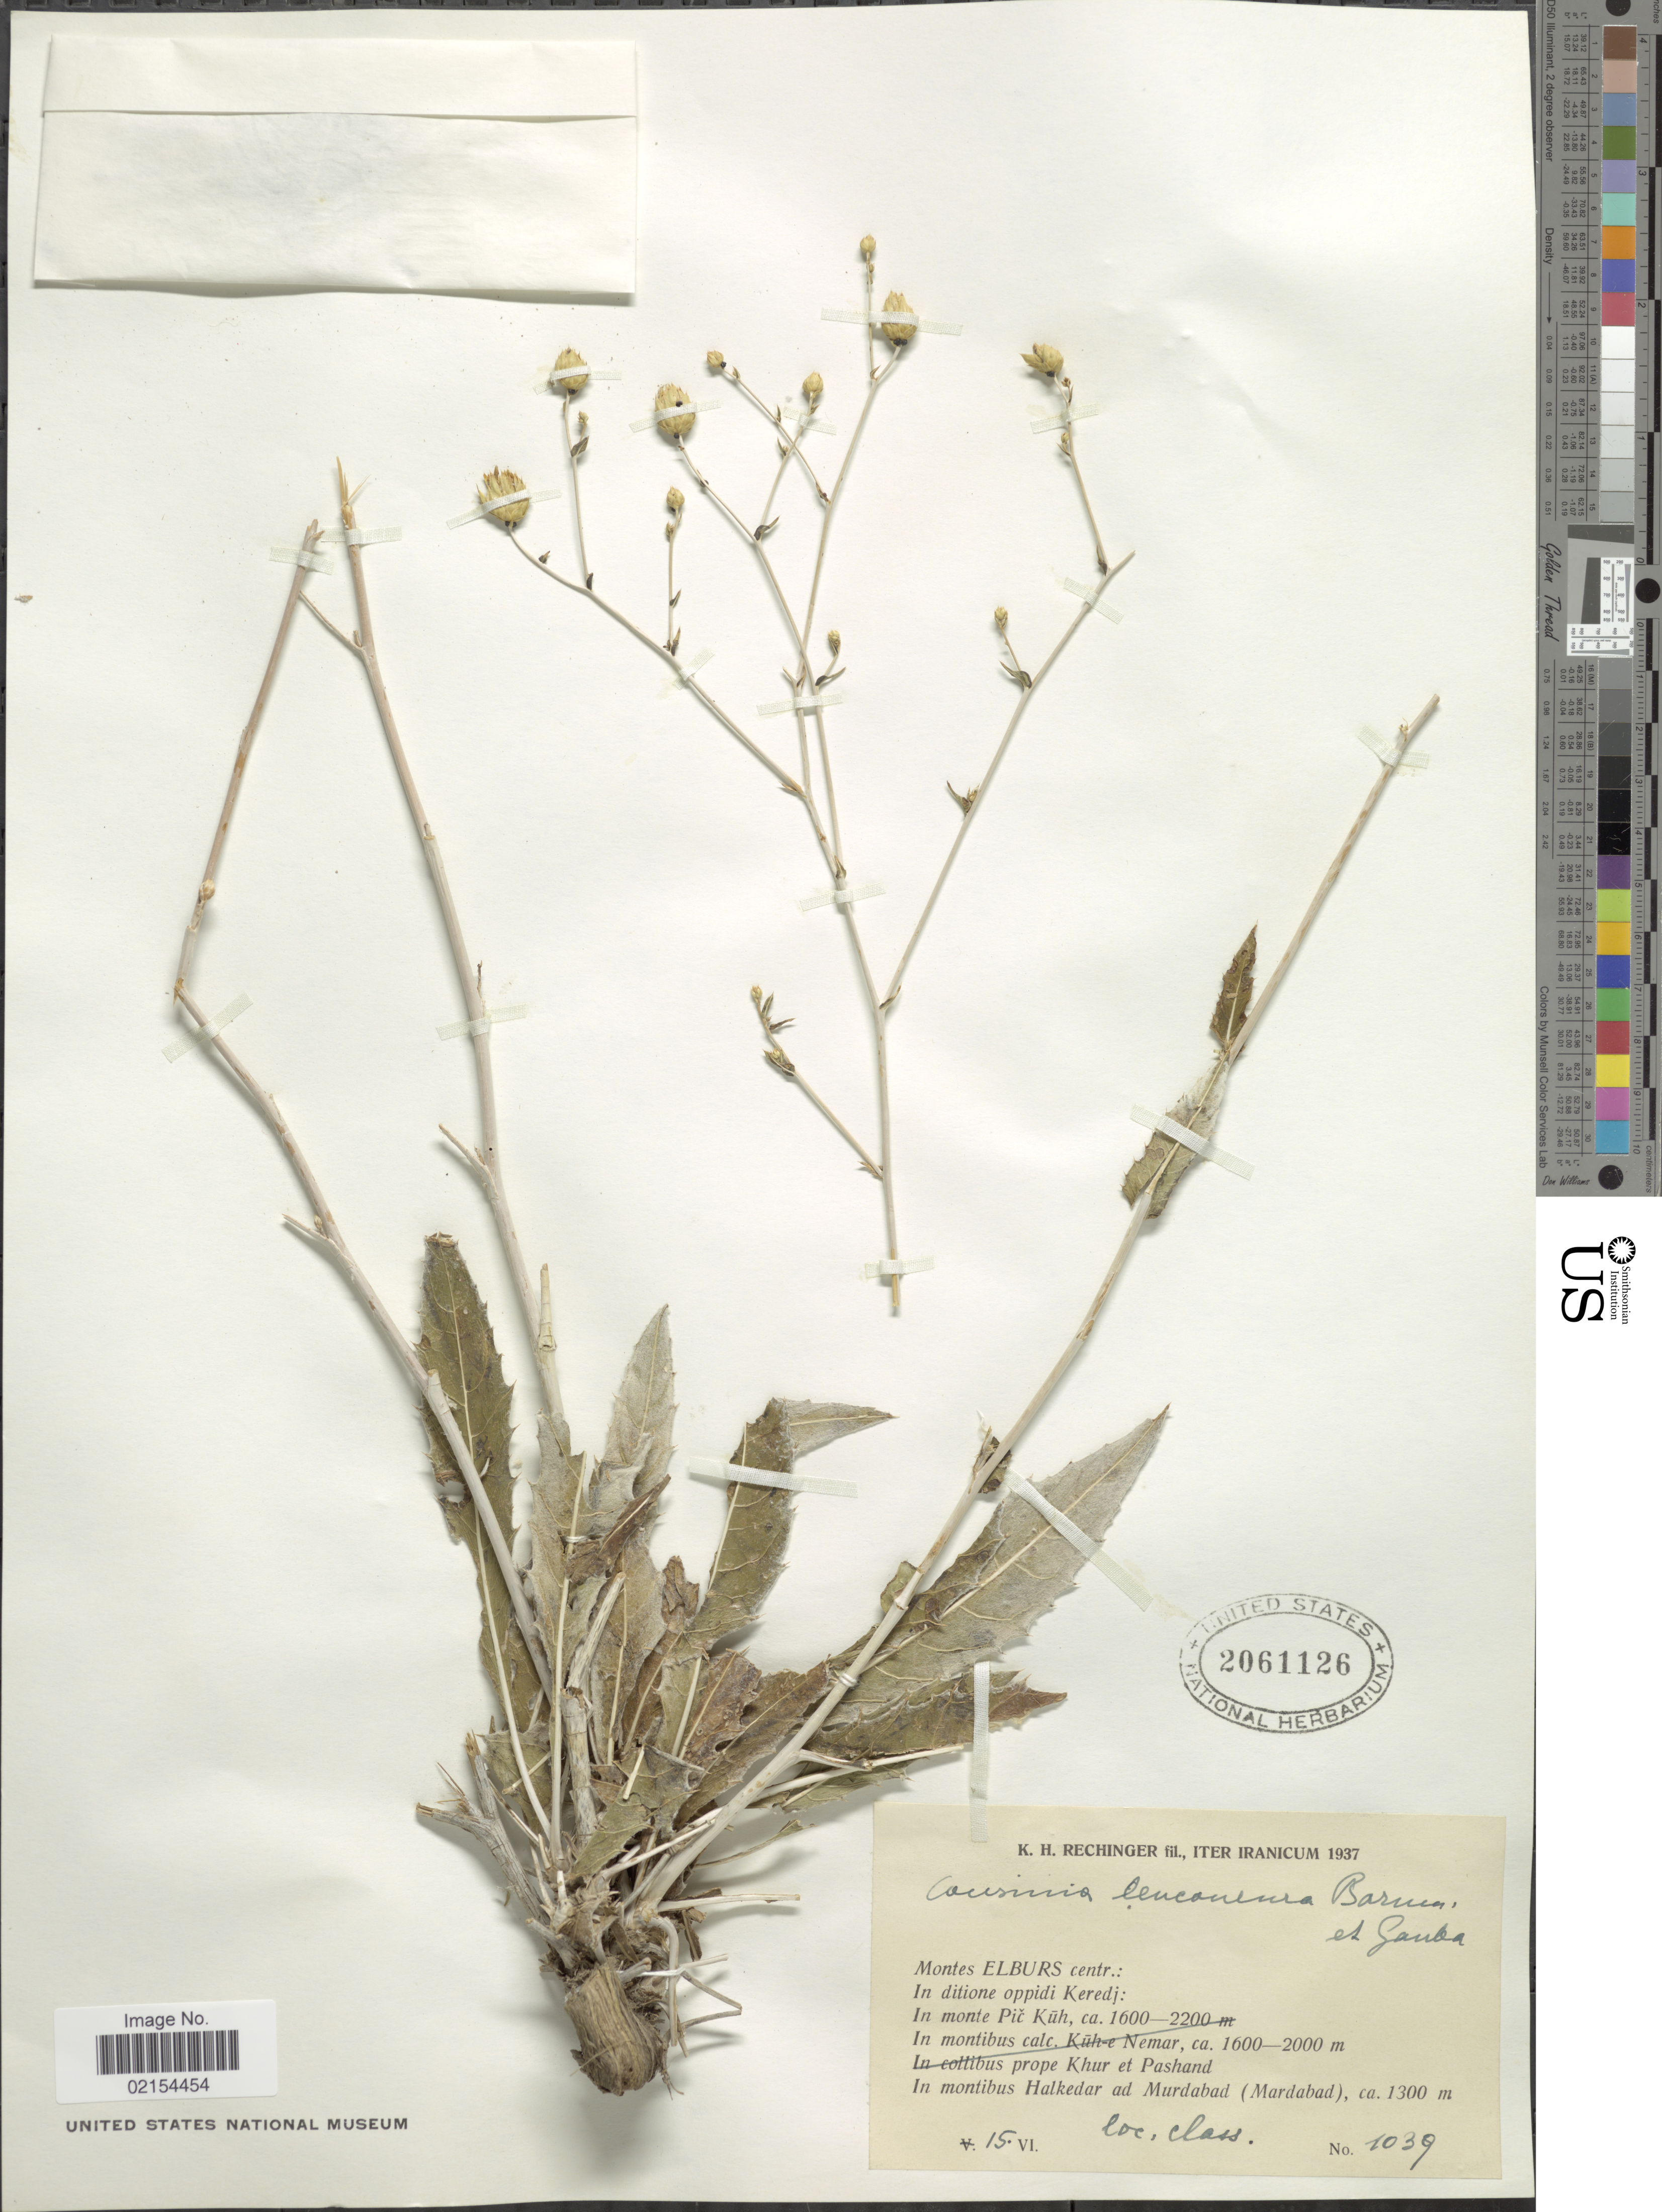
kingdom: Plantae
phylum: Tracheophyta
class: Magnoliopsida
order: Asterales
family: Asteraceae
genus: Cousinia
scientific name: Cousinia leuconeura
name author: Bornm. & Gauba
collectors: K. H. Rechinger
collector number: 1039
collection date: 1937-06-15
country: Iran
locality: Iter Iranicum, Montes Elburs centr.: In ditione oppidi Keredj: In montes Pic Kuh, In montibus Halkedar ad Murdabad (Mardabad)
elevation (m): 1300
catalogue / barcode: US 2061126